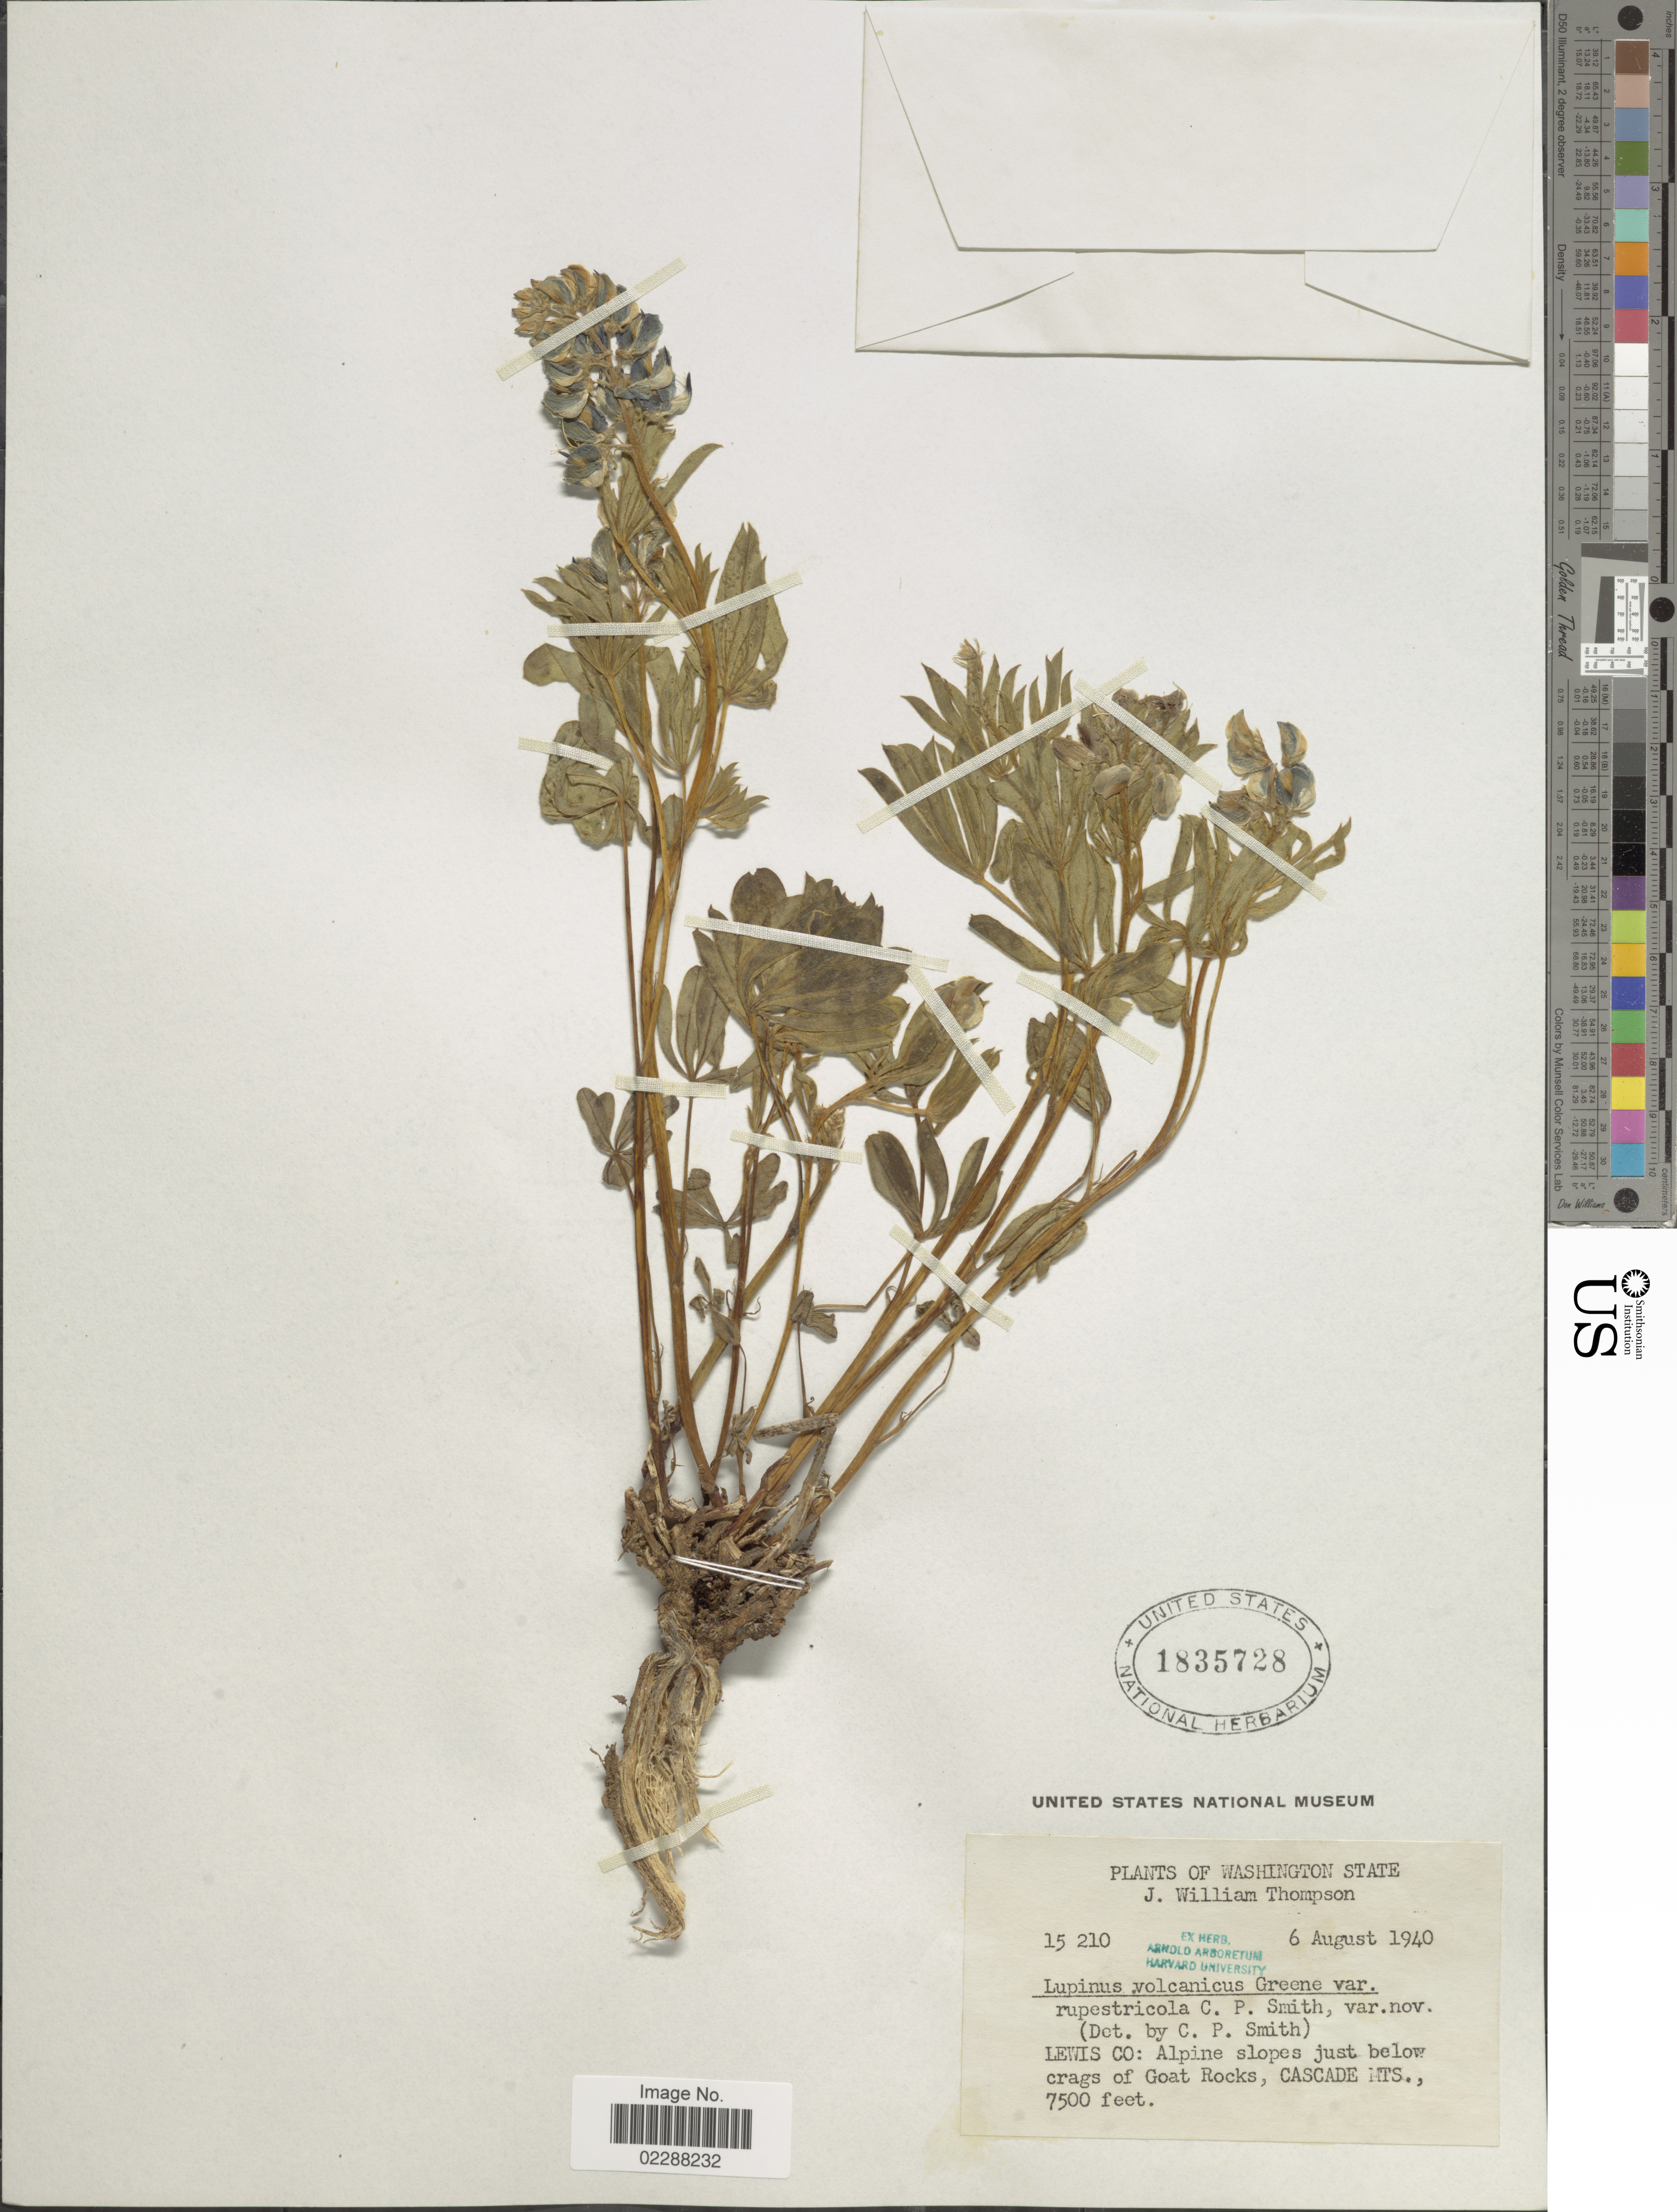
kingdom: Plantae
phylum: Tracheophyta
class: Magnoliopsida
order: Fabales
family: Fabaceae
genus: Lupinus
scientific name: Lupinus volcanicus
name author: Greene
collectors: J. W. Thompson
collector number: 15210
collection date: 1940-08-06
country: United States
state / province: Washington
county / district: Lewis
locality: Washington State, Lewis Co: Alpine slopes just below crags of Goat Rocks, Cascade Mts.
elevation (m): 2286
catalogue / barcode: US 1835728